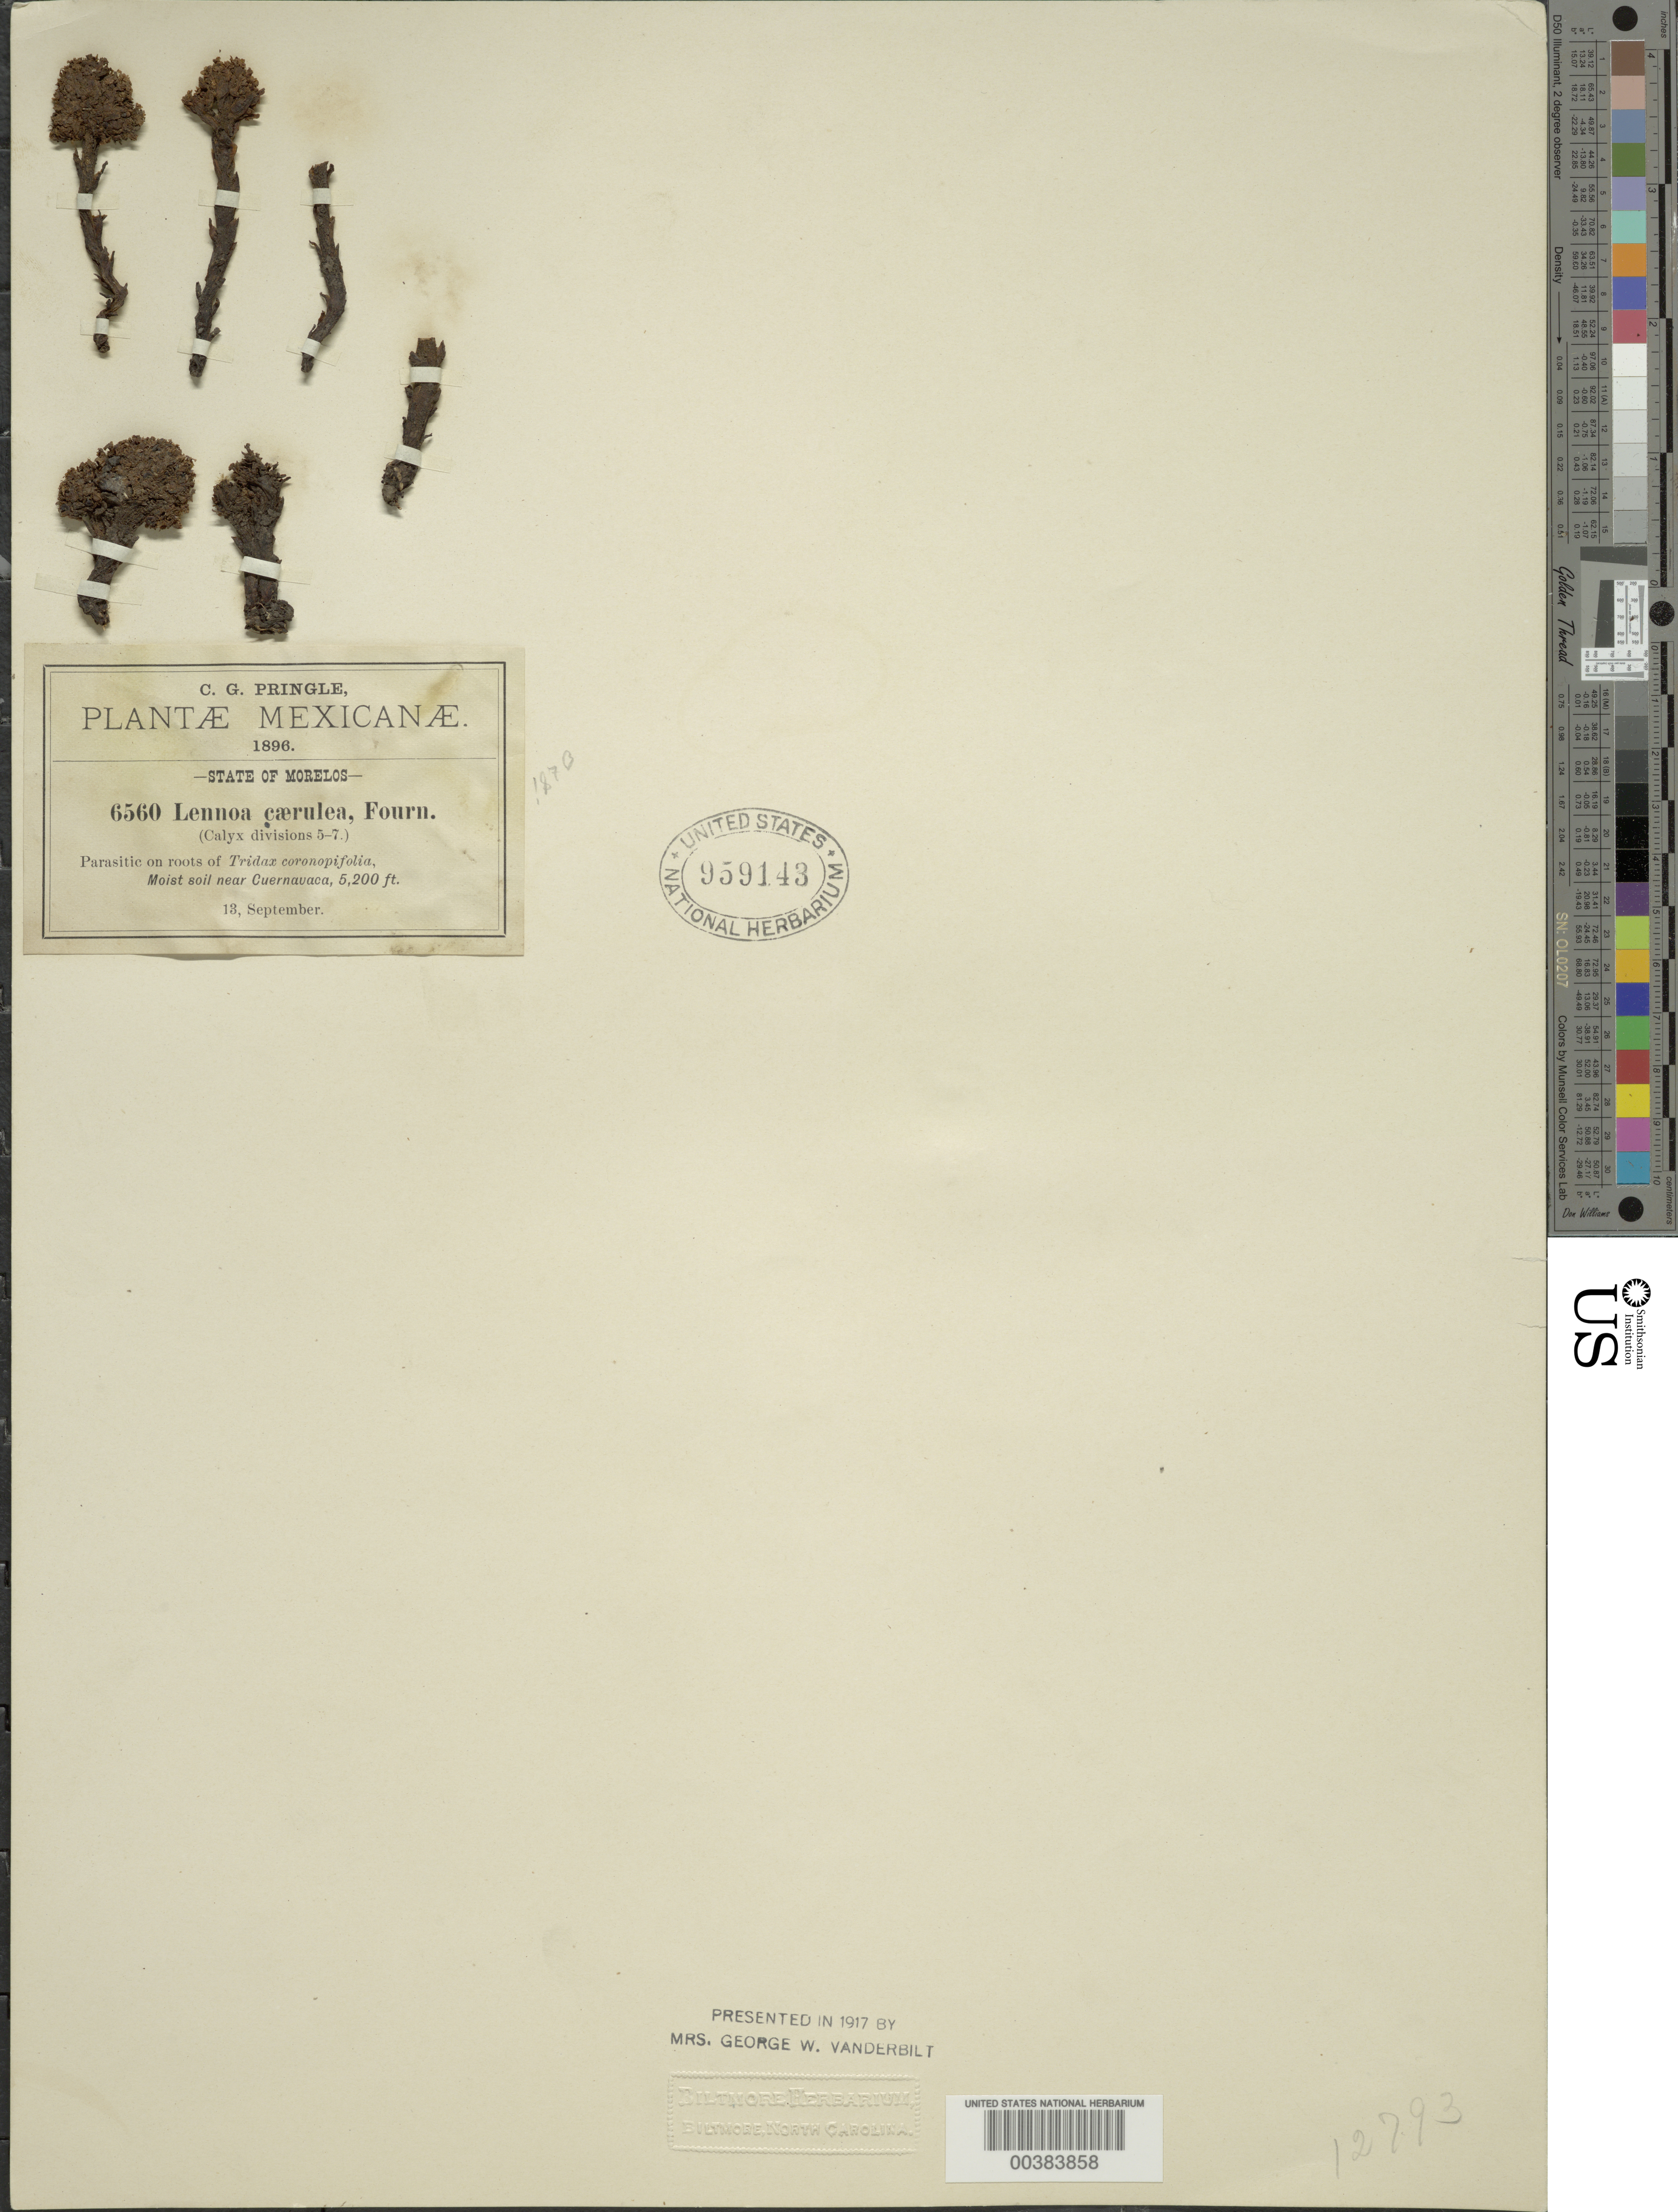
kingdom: Plantae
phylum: Tracheophyta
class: Magnoliopsida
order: Boraginales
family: Lennoaceae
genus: Lennoa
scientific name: Lennoa madreporoides f. caerulea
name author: (Kunth) Yatsk.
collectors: C. G. Pringle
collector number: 6560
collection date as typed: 18 Sep 1896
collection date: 1896-09-18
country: Mexico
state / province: Morelos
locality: Near Cuernavaca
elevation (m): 1585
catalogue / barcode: US 959143